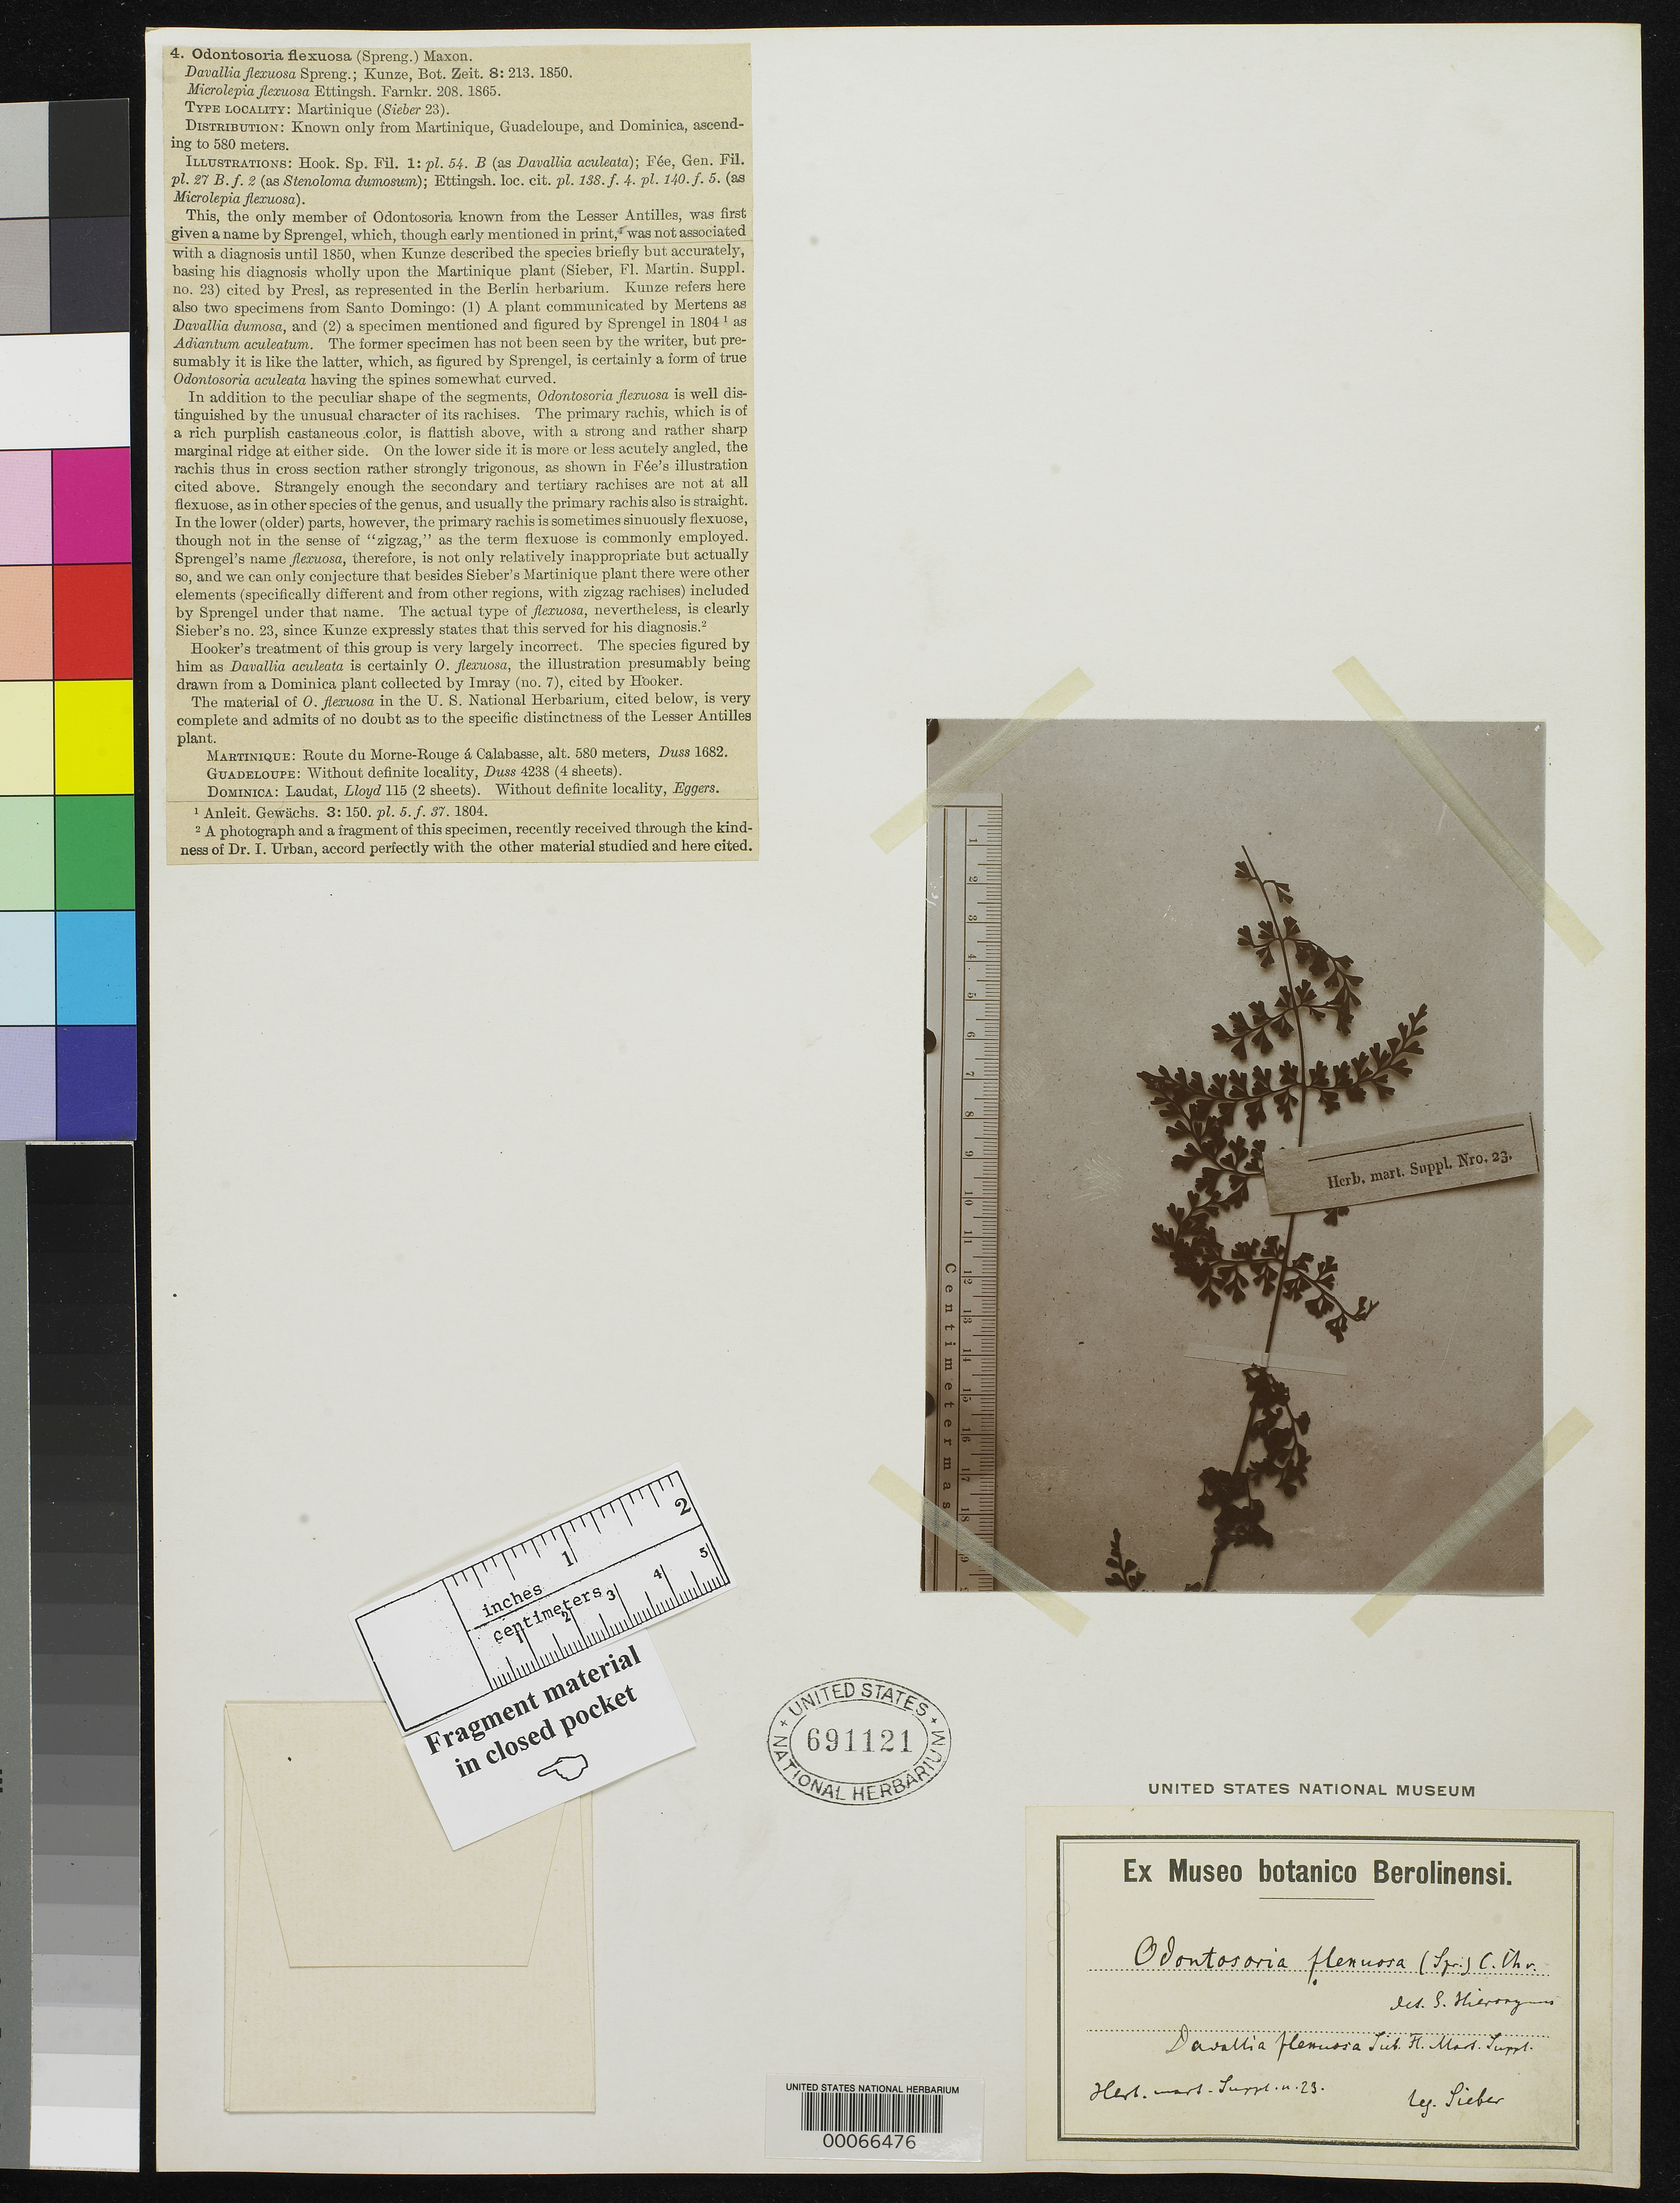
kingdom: Plantae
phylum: Tracheophyta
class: Polypodiopsida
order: Polypodiales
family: Davalliaceae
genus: Davallia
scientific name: Davallia flexuosa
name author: A. Spreng. ex Kunze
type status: Type Fragment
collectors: F. W. Sieber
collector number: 23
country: Martinique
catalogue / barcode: US 691121